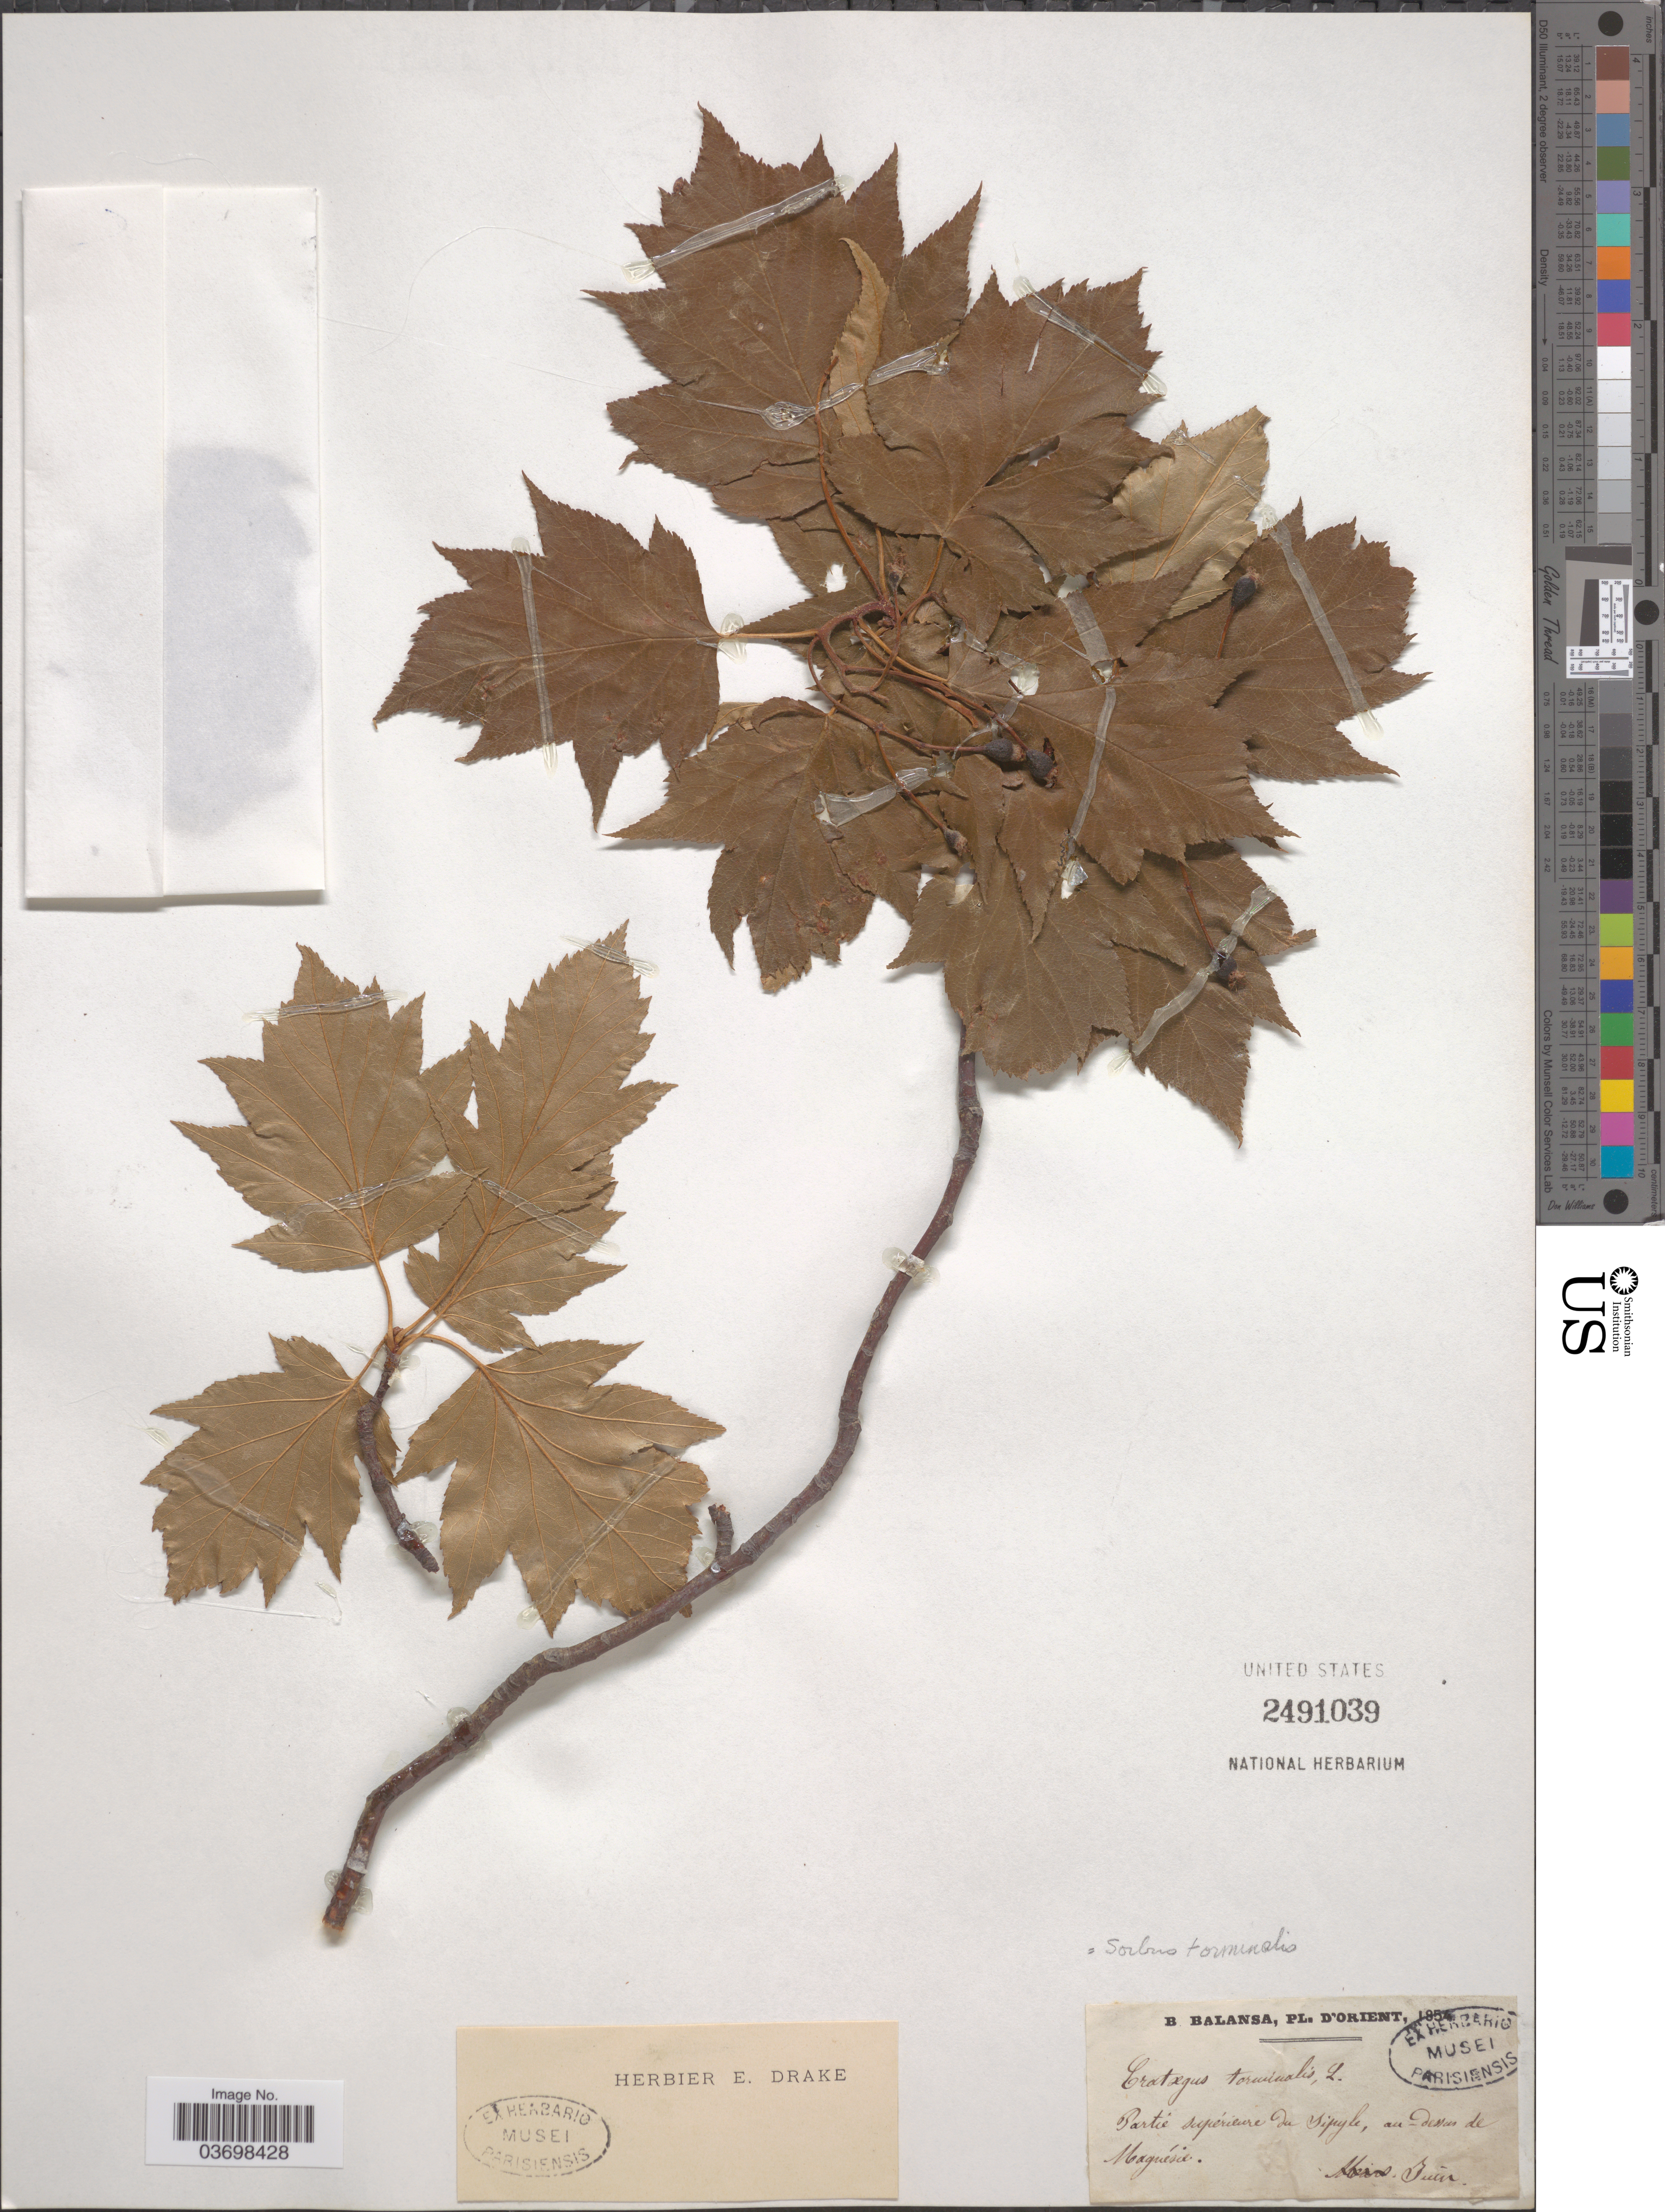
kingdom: Plantae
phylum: Tracheophyta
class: Magnoliopsida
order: Rosales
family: Rosaceae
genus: Torminalis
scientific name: Torminalis glaberrima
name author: (Gand.) Sennikov & Kurtto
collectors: B. Balansa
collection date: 1854-06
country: Turkey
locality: D'Orient. Partie supérieure du Sipyle, au denus de Magnésie.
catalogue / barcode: US 2491039